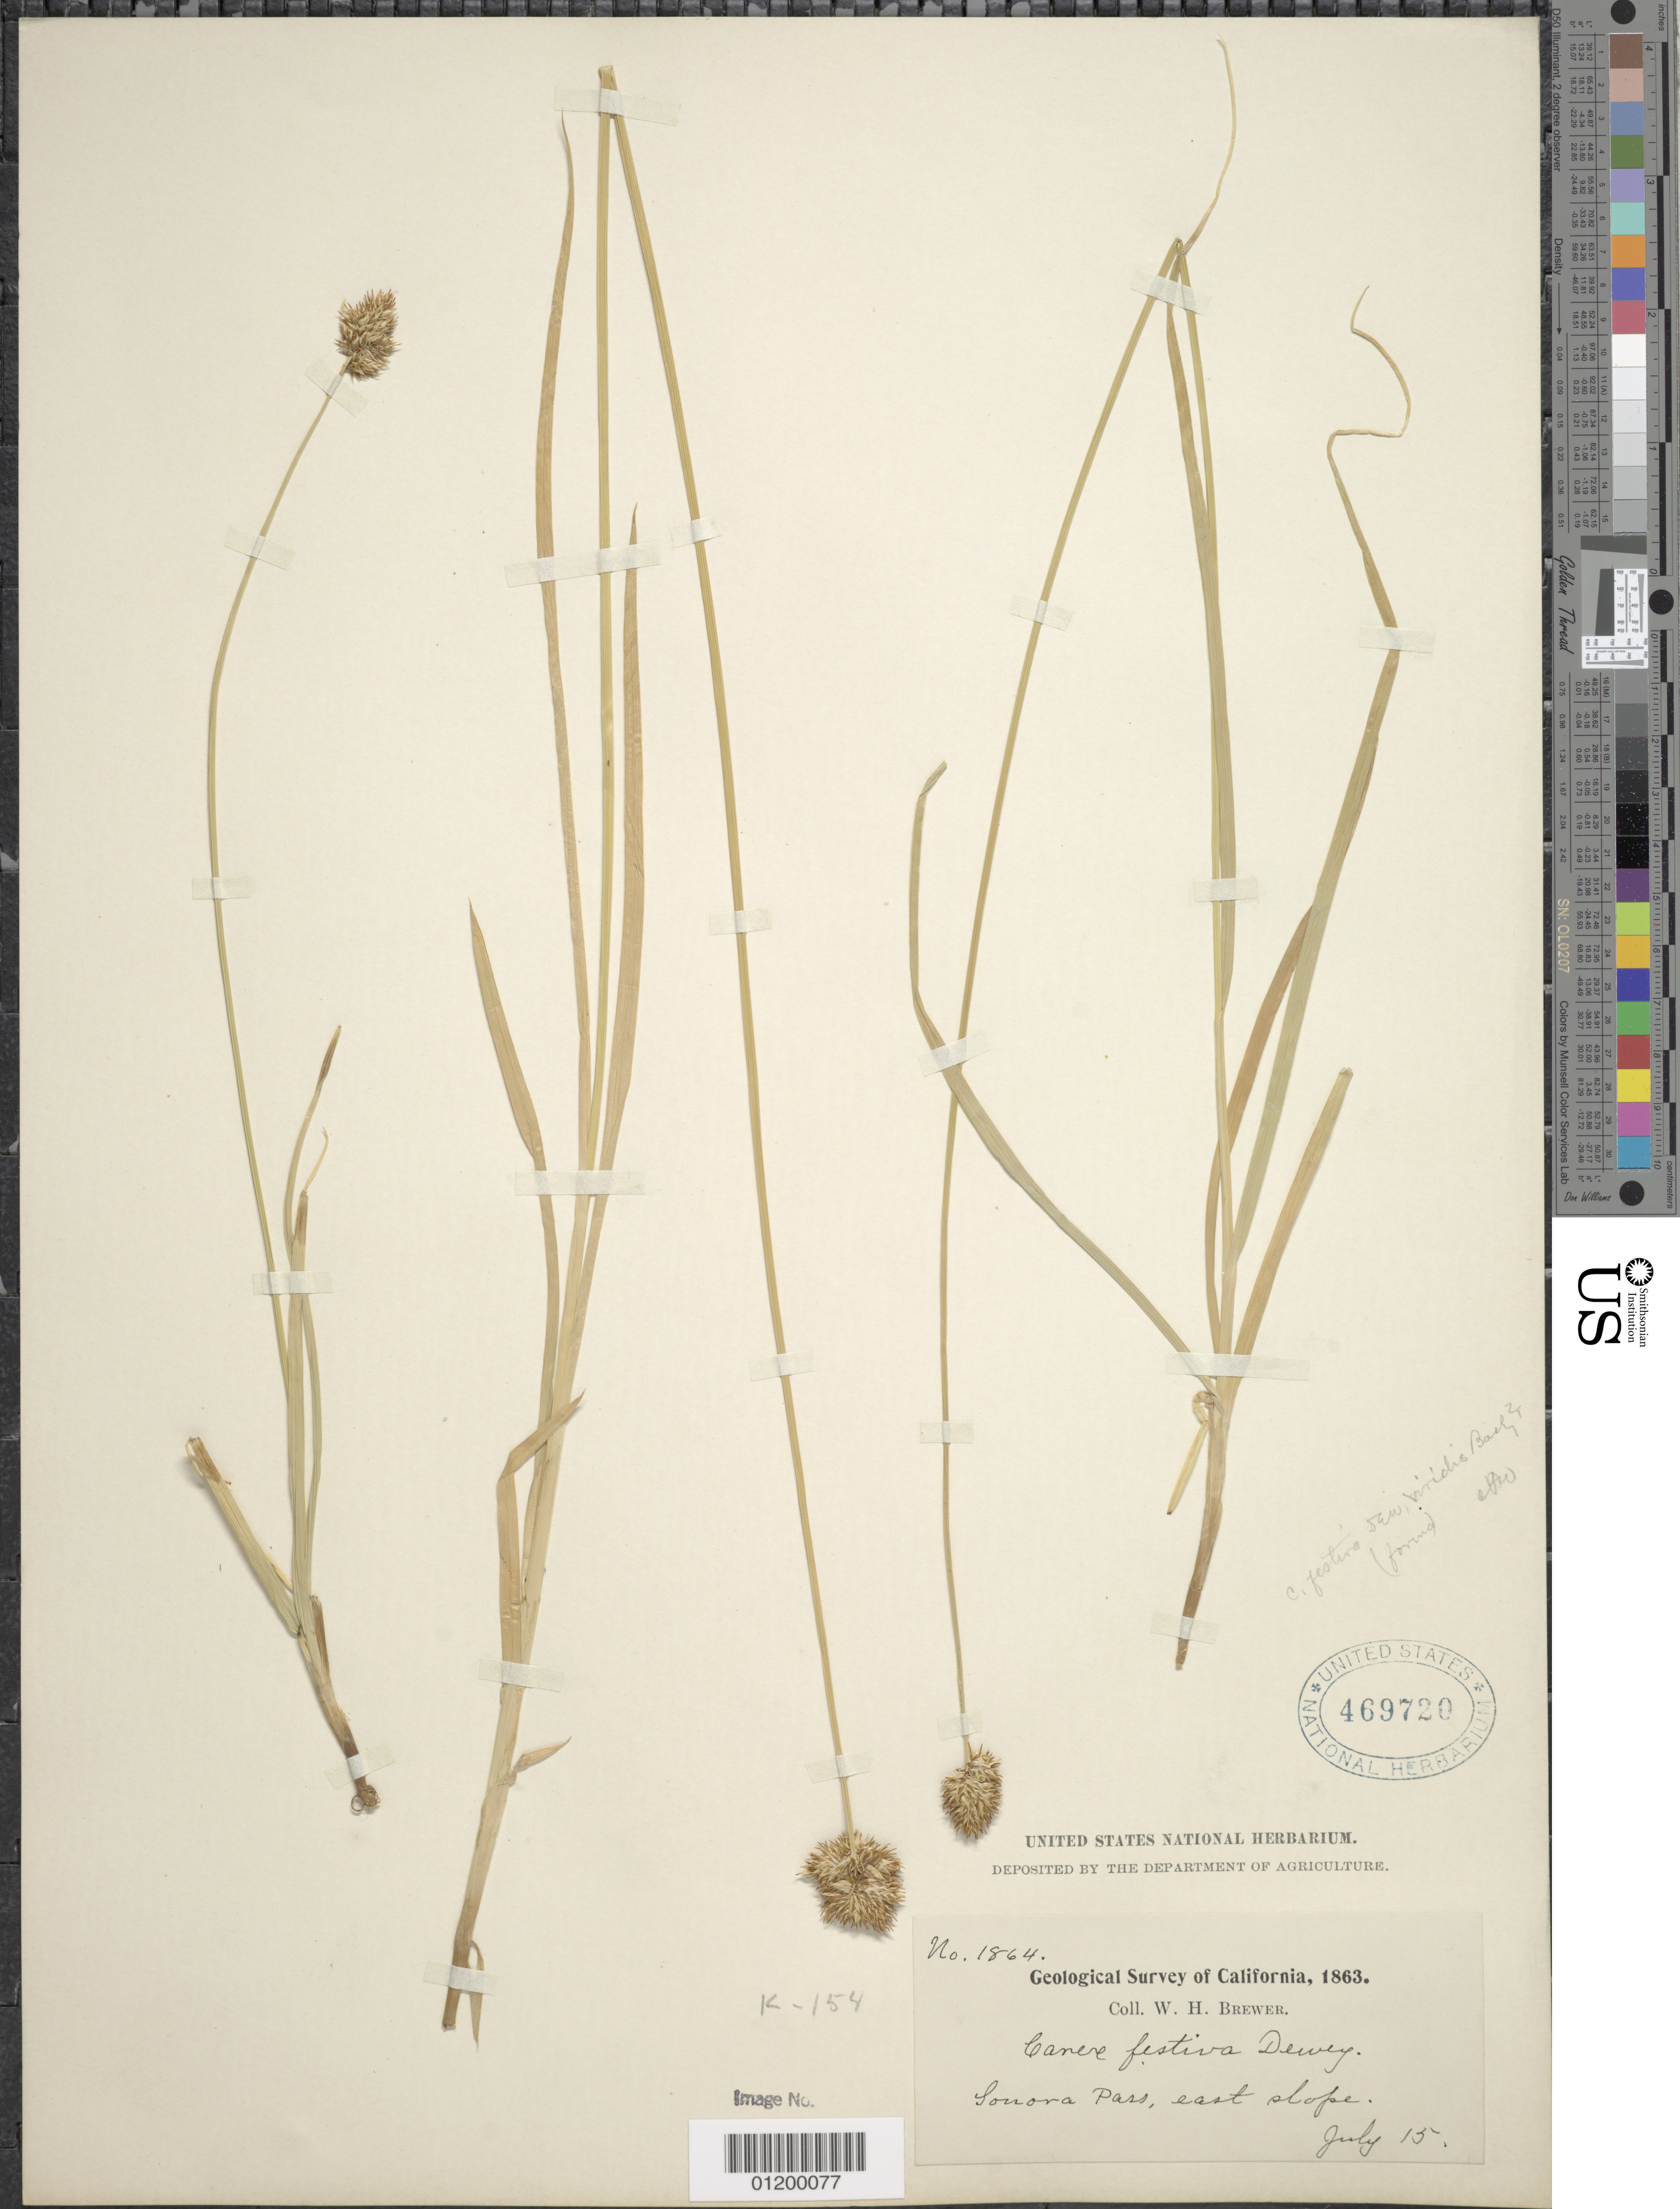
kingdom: Plantae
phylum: Tracheophyta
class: Liliopsida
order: Poales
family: Cyperaceae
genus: Carex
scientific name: Carex microptera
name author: Mack.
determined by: Mackenzie, K. K.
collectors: W. H. Brewer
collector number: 1864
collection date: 1863-07-15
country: United States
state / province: California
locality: Sonora Pass, east slope.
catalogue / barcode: US 469720